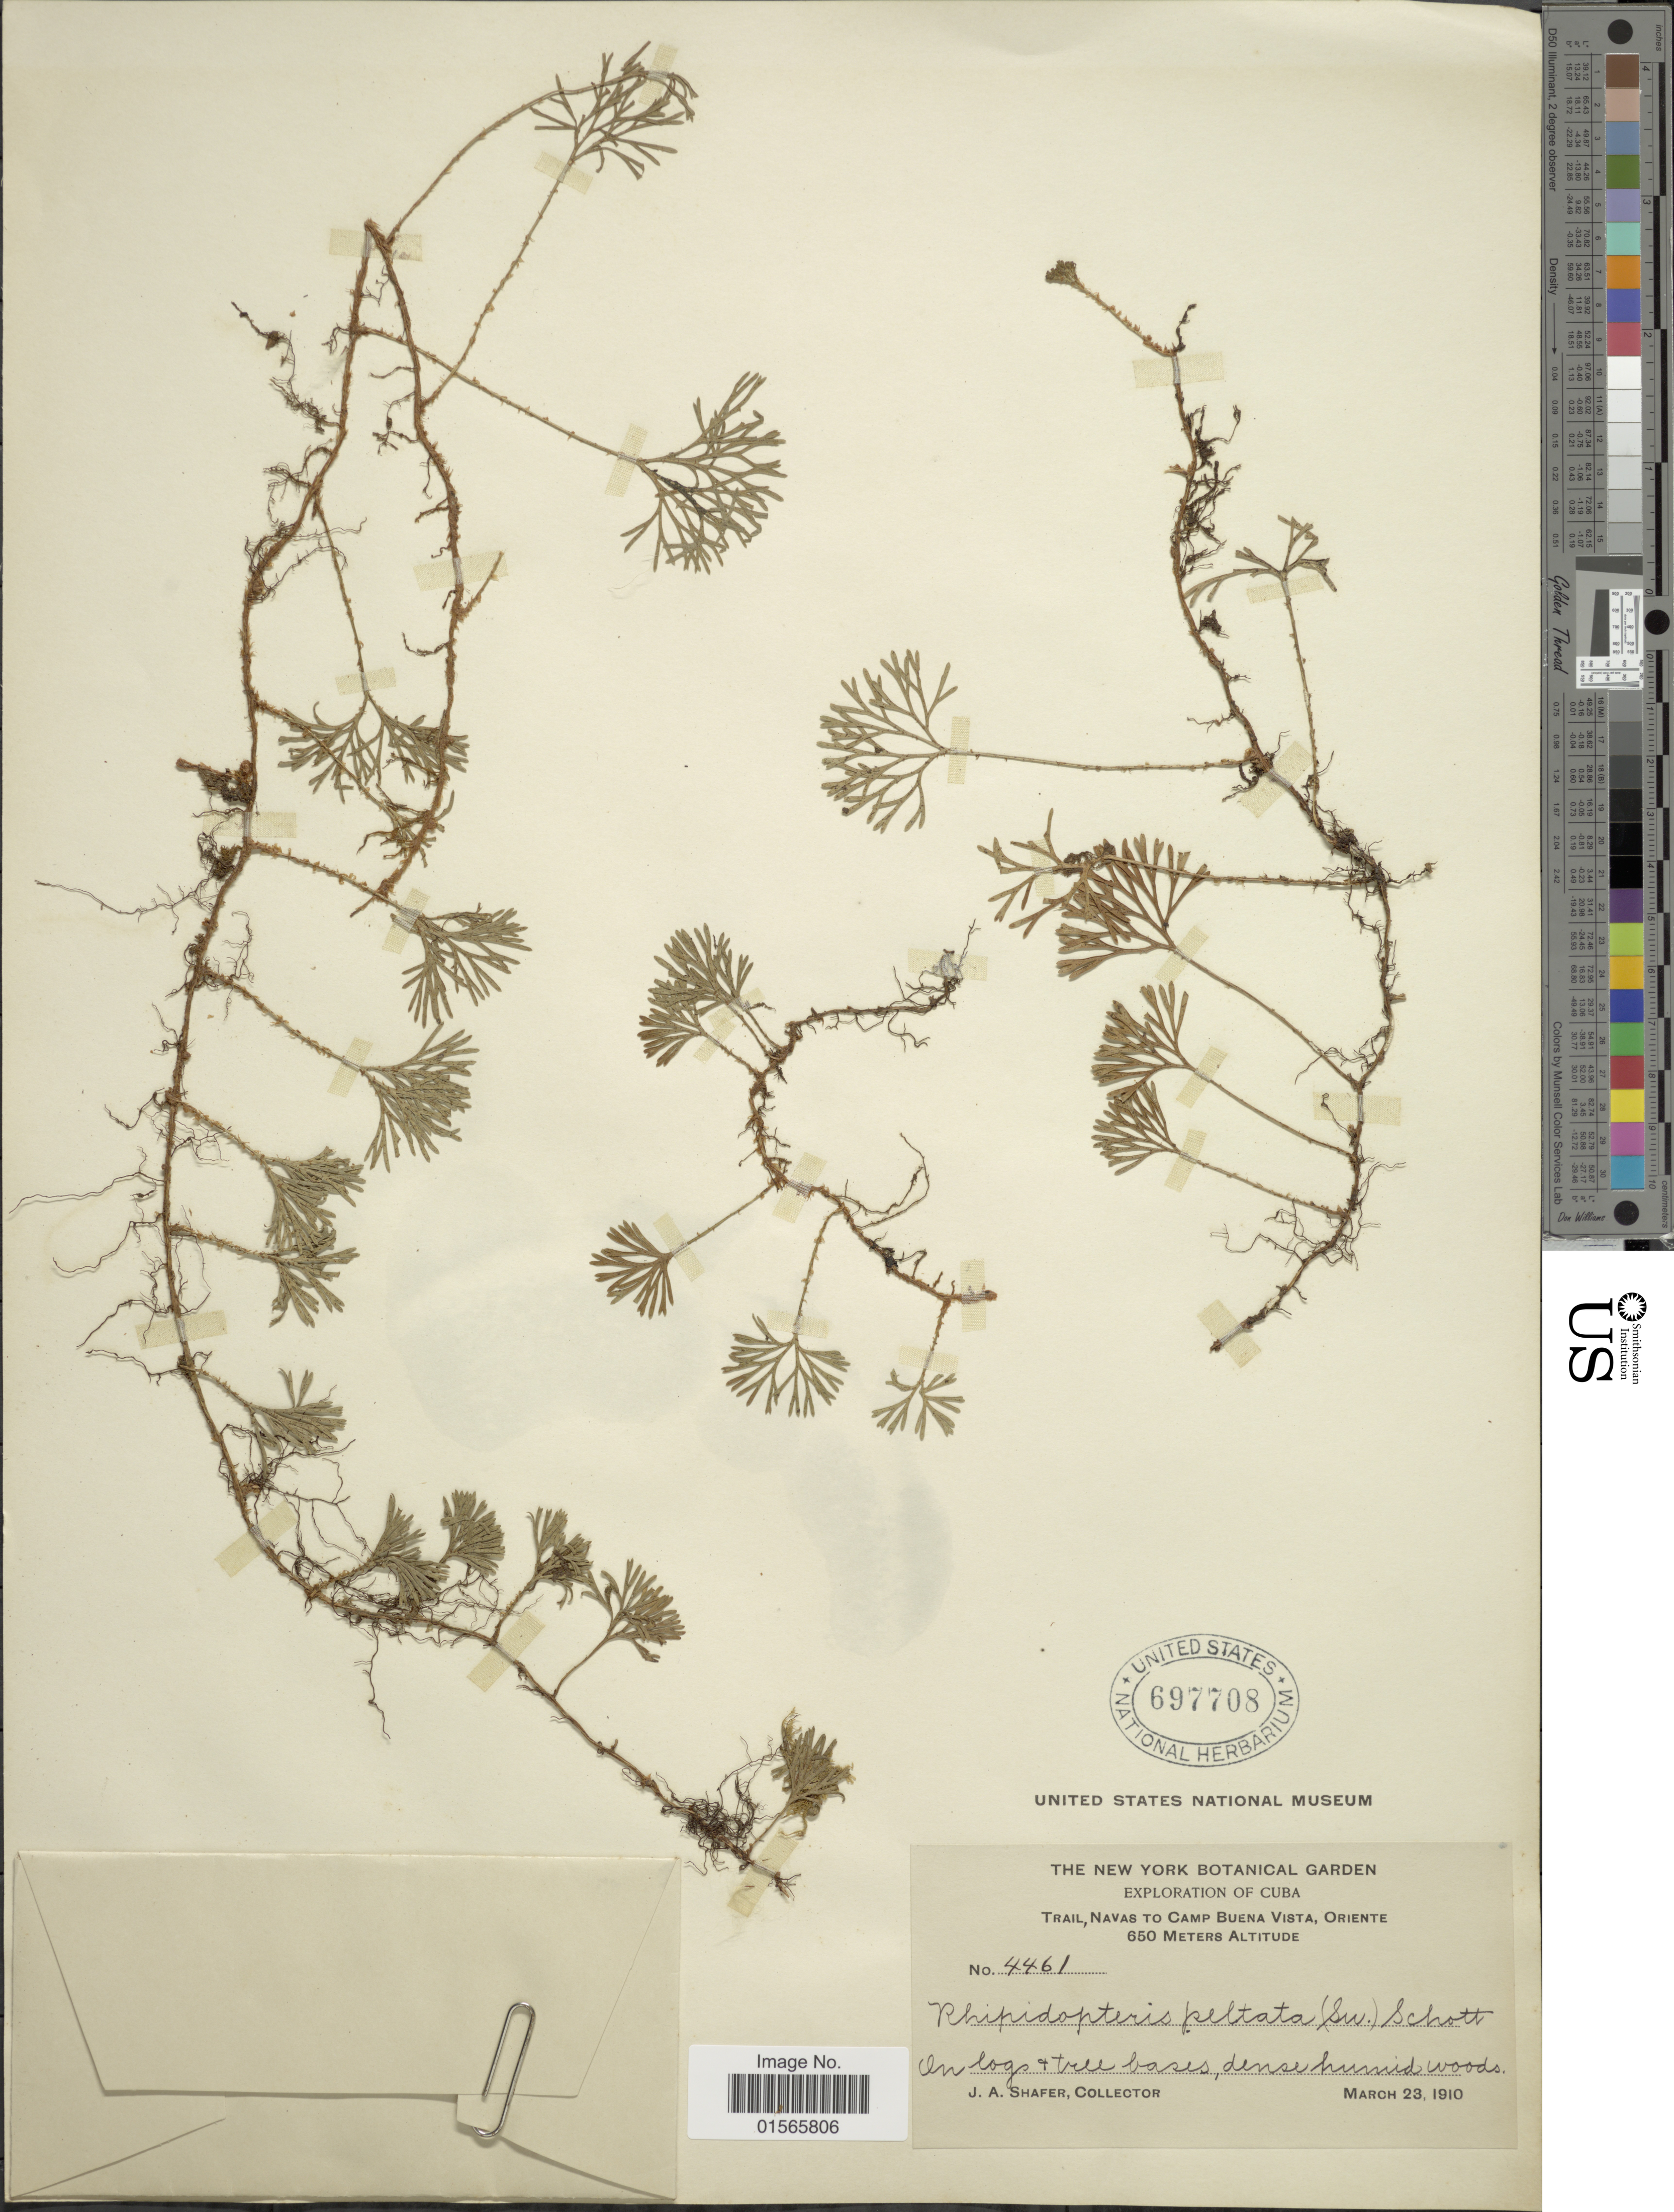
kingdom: Plantae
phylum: Tracheophyta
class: Polypodiopsida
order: Polypodiales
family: Dryopteridaceae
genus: Elaphoglossum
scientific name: Elaphoglossum peltatum f. peltatum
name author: (Sw.) Urb.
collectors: J. A. Shafer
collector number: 4461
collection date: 1910-03-23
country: Cuba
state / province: Oriente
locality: Trail, Navas to Camp Buena Vista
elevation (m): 650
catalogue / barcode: US 697708